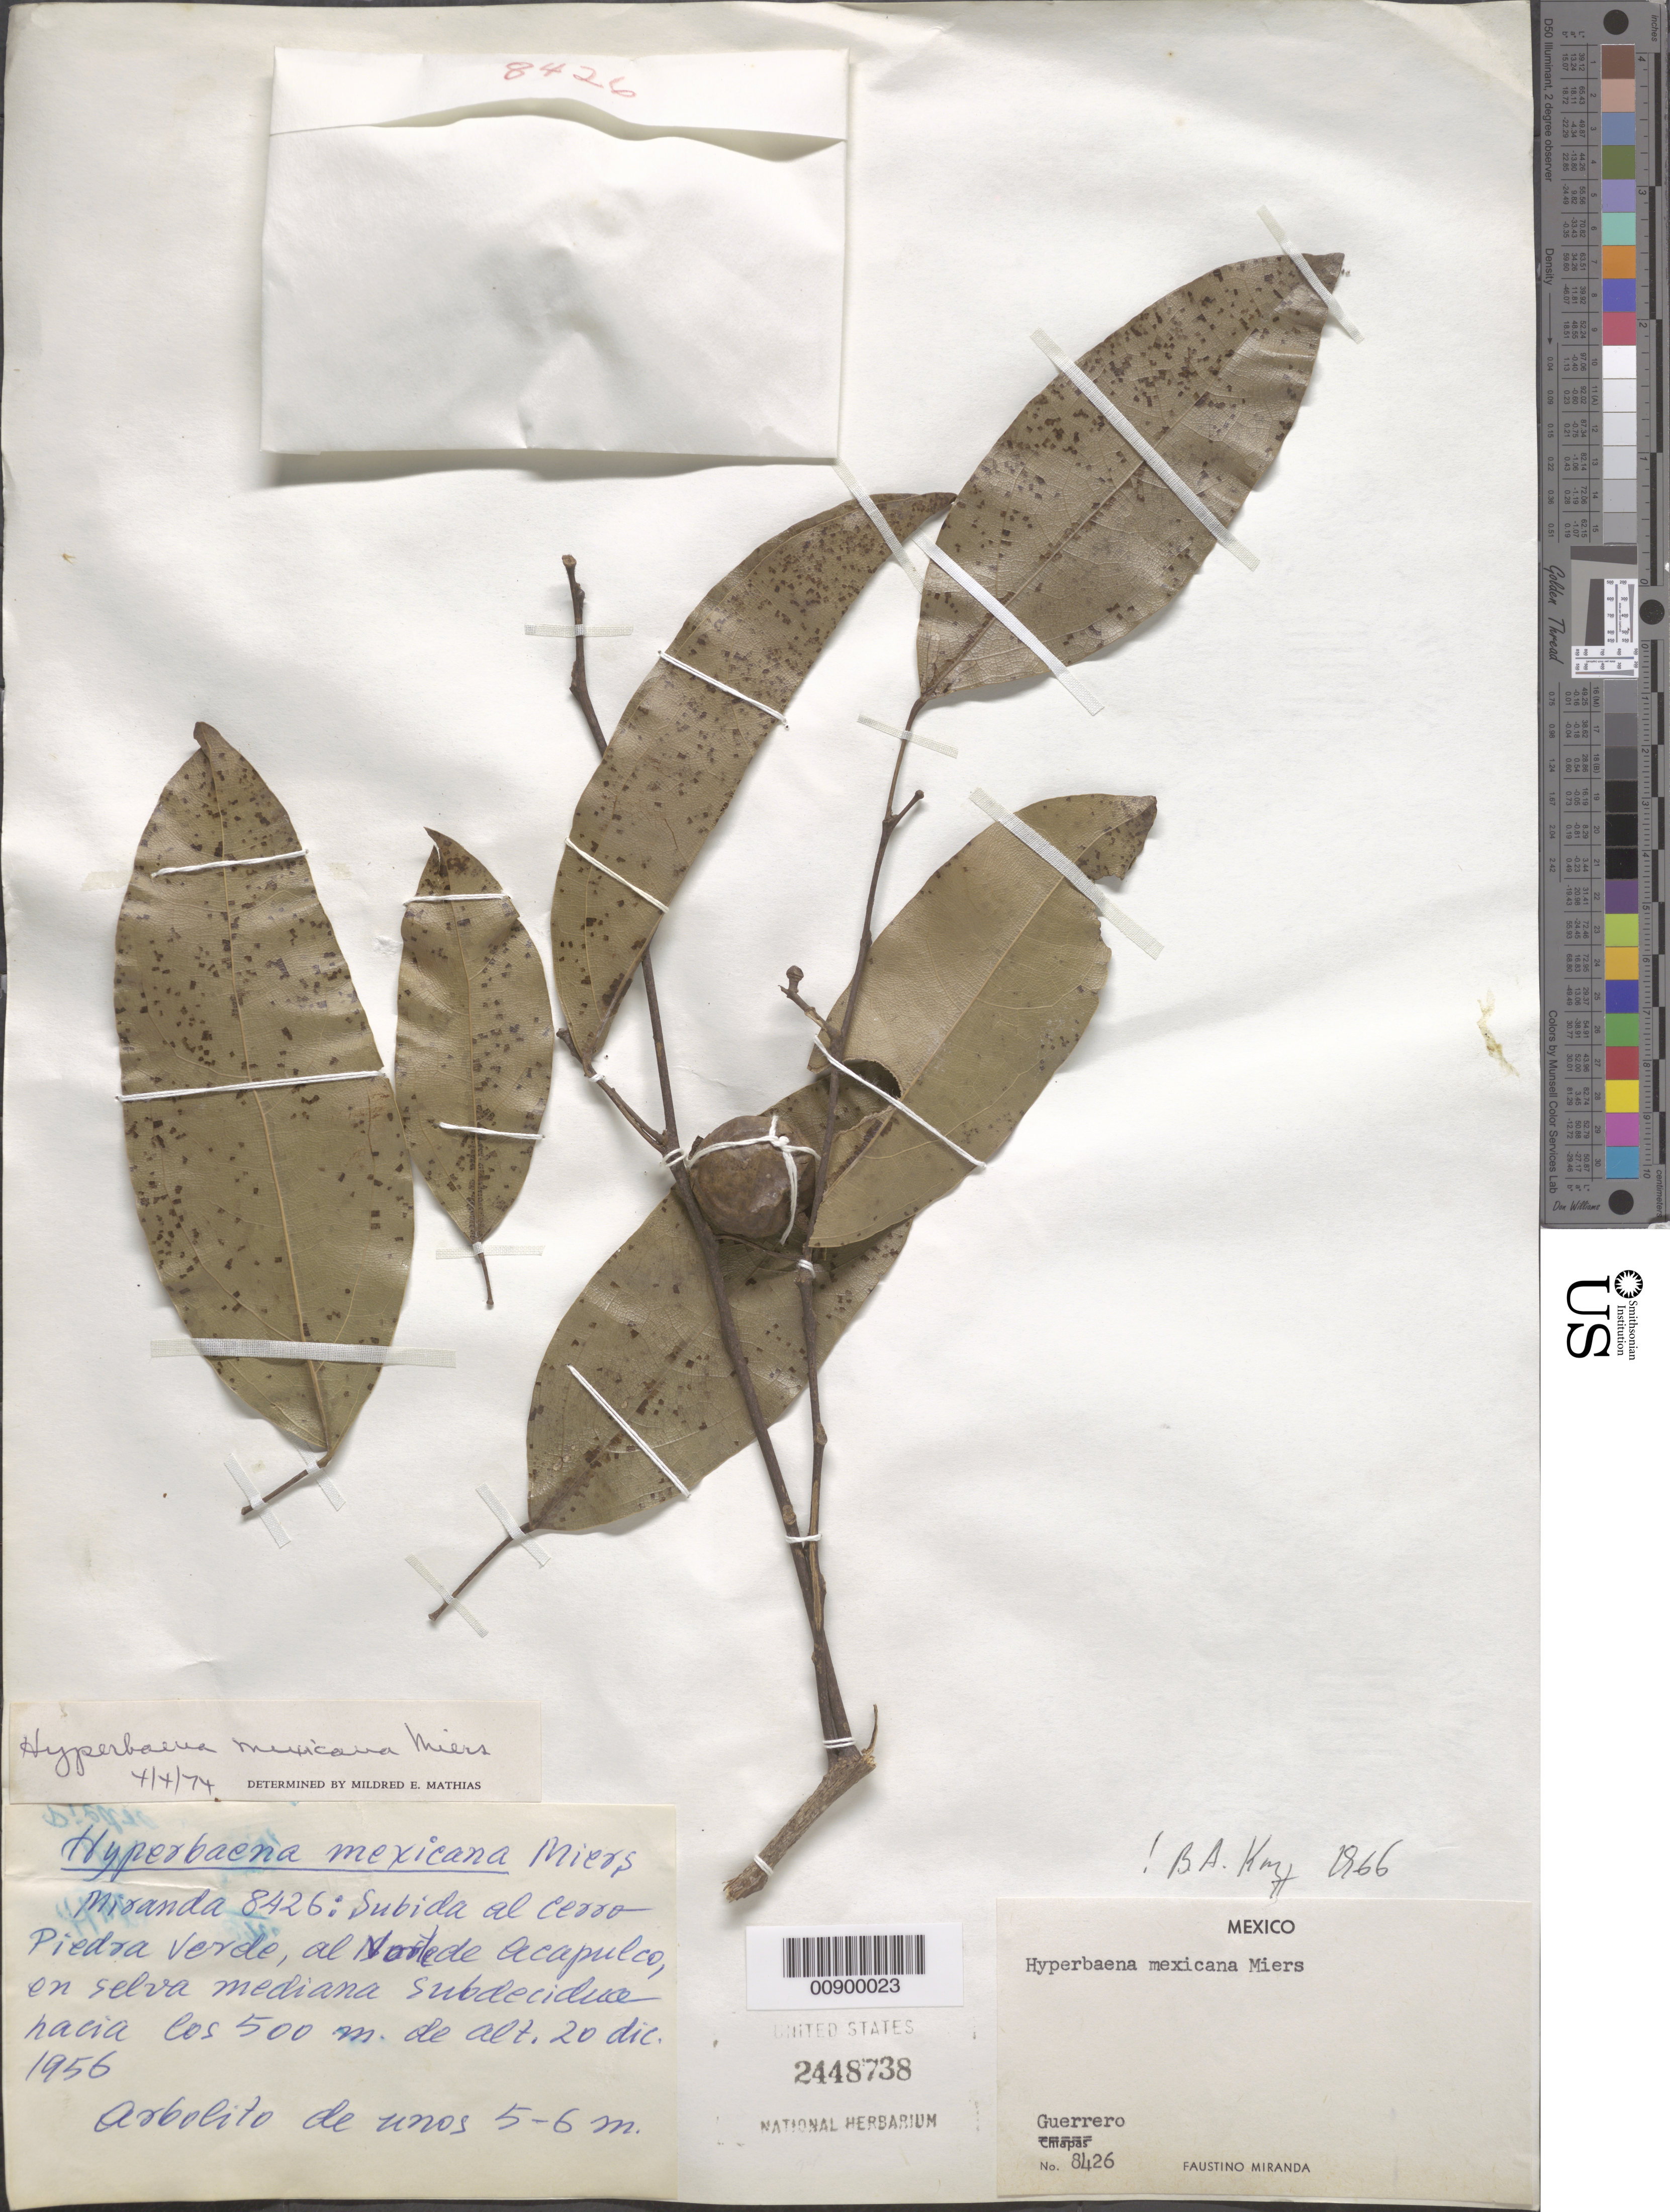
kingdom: Plantae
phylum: Tracheophyta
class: Magnoliopsida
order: Ranunculales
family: Menispermaceae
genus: Hyperbaena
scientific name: Hyperbaena mexicana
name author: Miers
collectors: Miranda G., F.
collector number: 8426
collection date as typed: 20 Dec 1956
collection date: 1956-12-20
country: Mexico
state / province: Guerrero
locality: Subida al Cerro Piedra verde, al Norte de Acapulco.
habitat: En selva mediana subdecidua.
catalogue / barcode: US 2448738